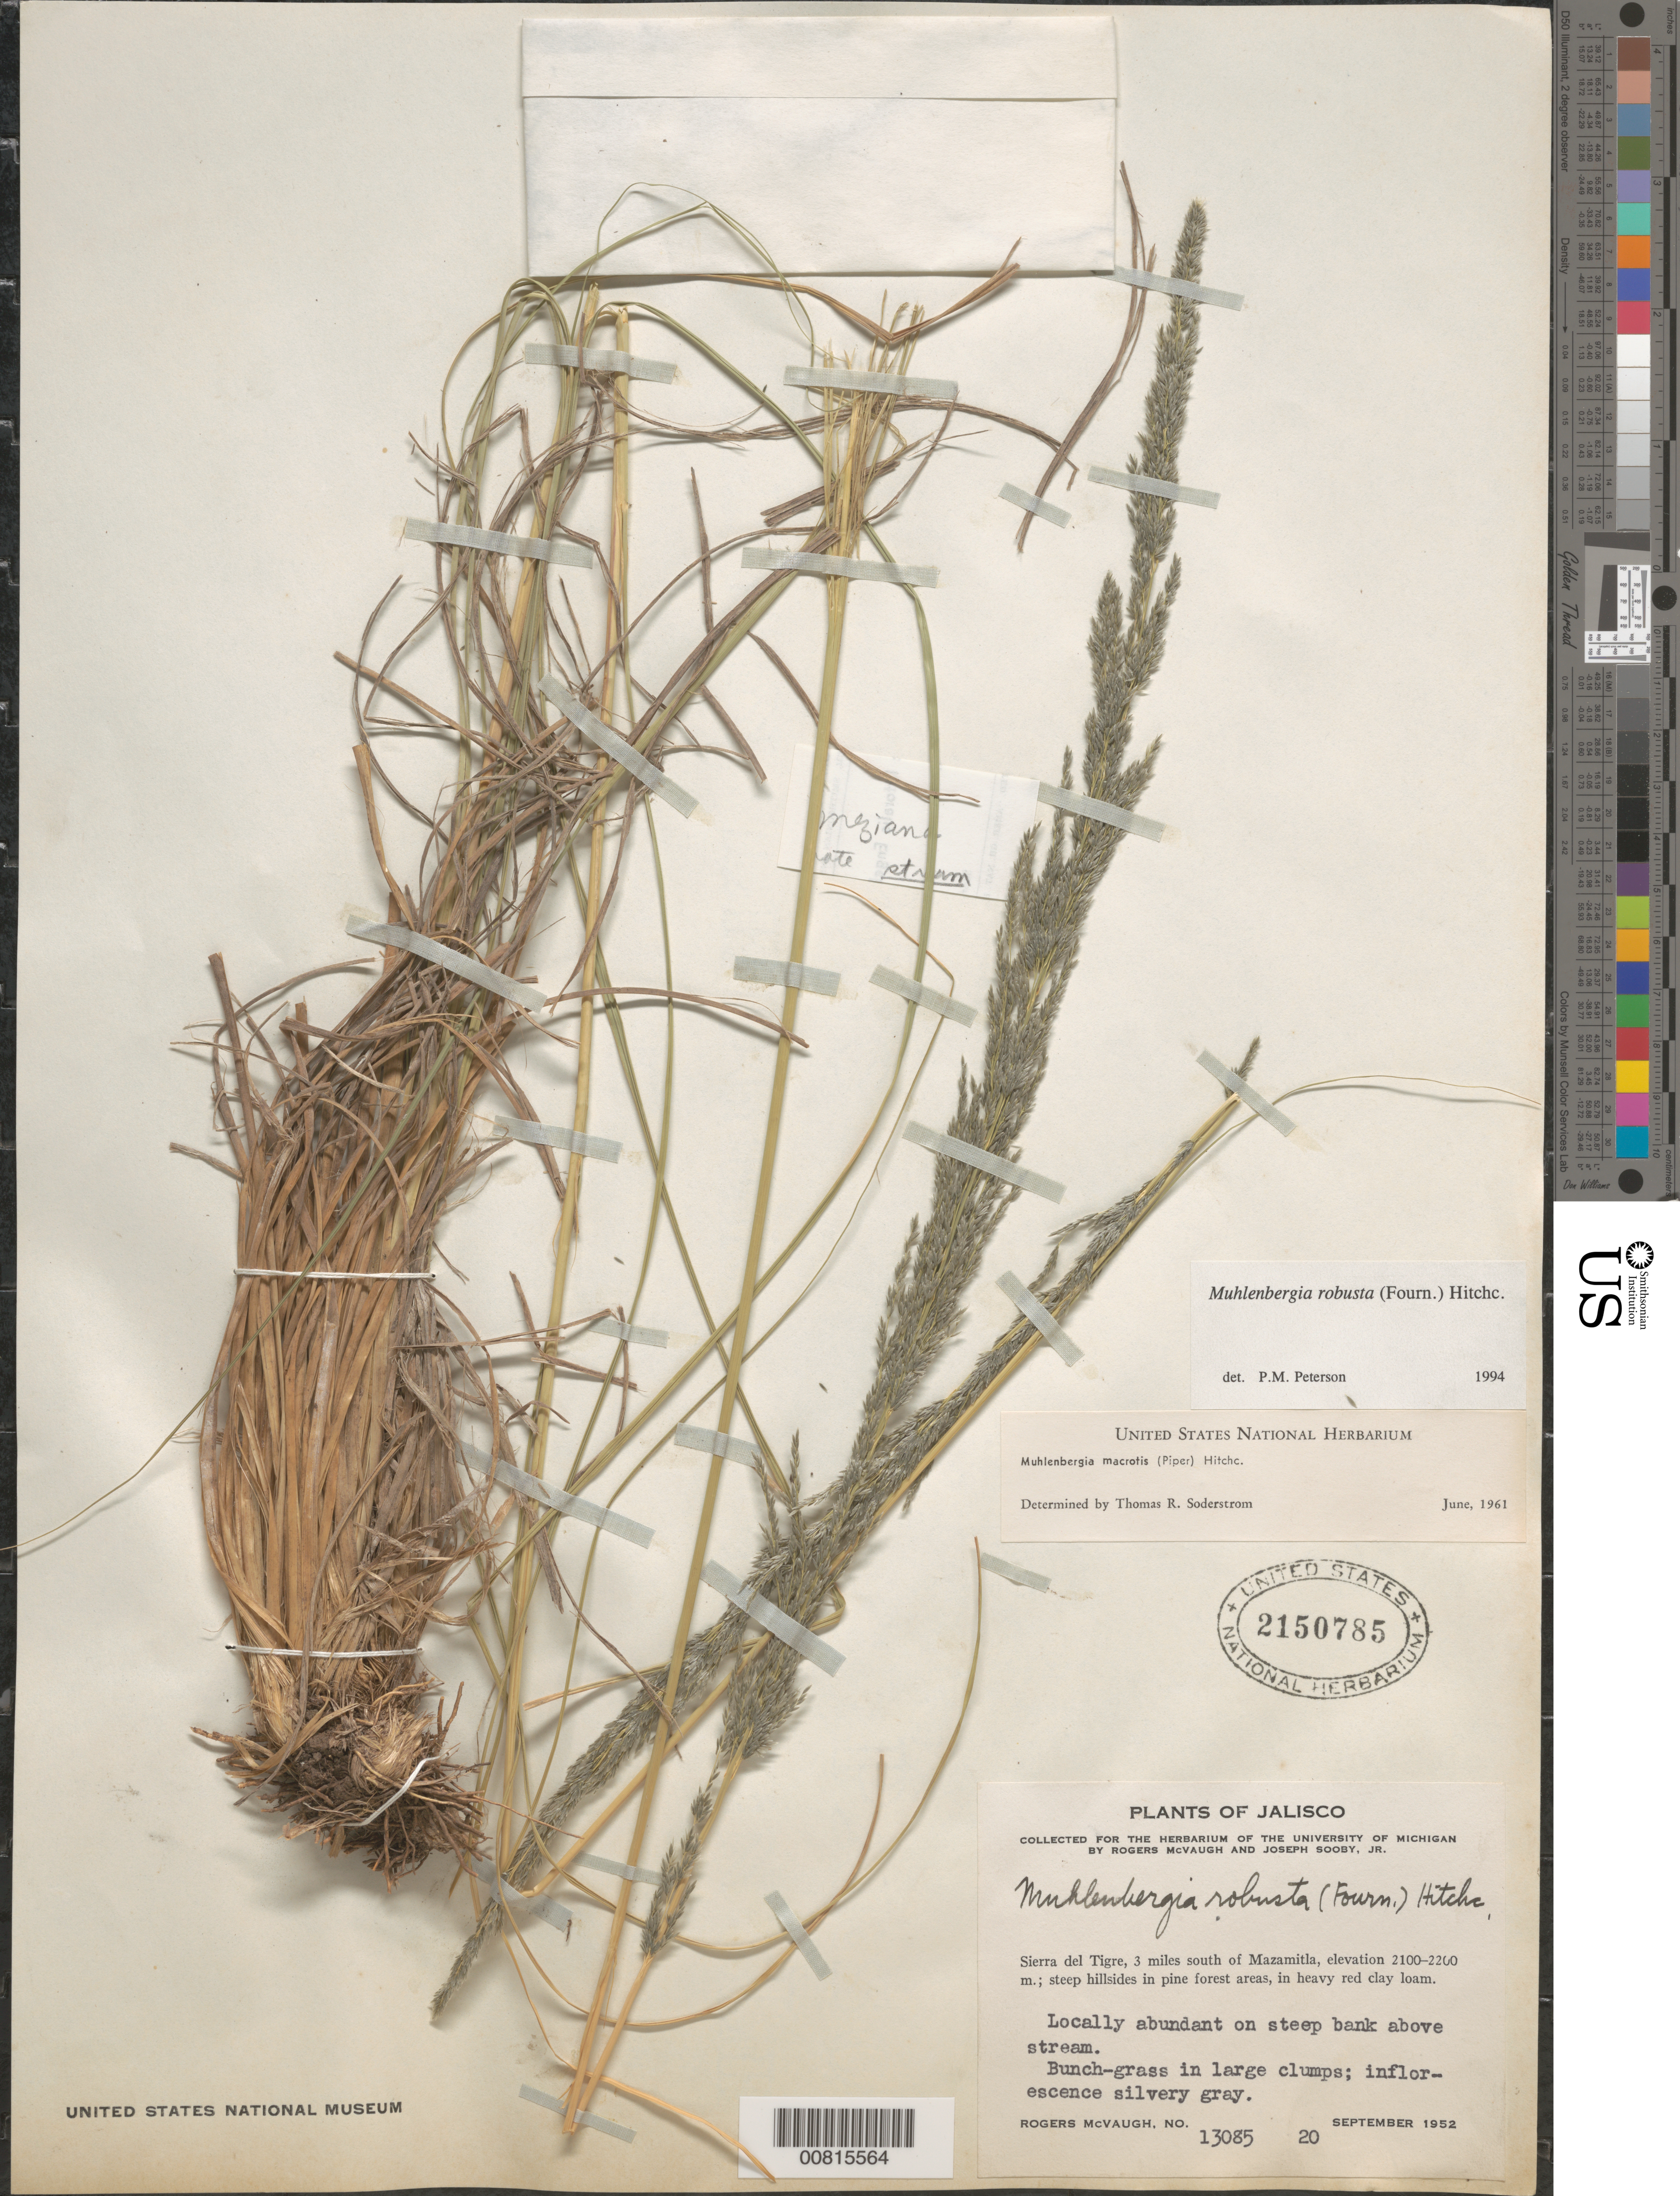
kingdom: Plantae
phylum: Tracheophyta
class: Liliopsida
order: Poales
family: Poaceae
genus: Muhlenbergia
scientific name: Muhlenbergia robusta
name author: (E. Fourn.) Hitchc.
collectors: R. McVaugh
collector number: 13085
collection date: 1952-09-20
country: Mexico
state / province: Jalisco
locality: Sierra del Tigre, 3 mi S of Mazamitla, Jal.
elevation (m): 2100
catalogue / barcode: US 2150785